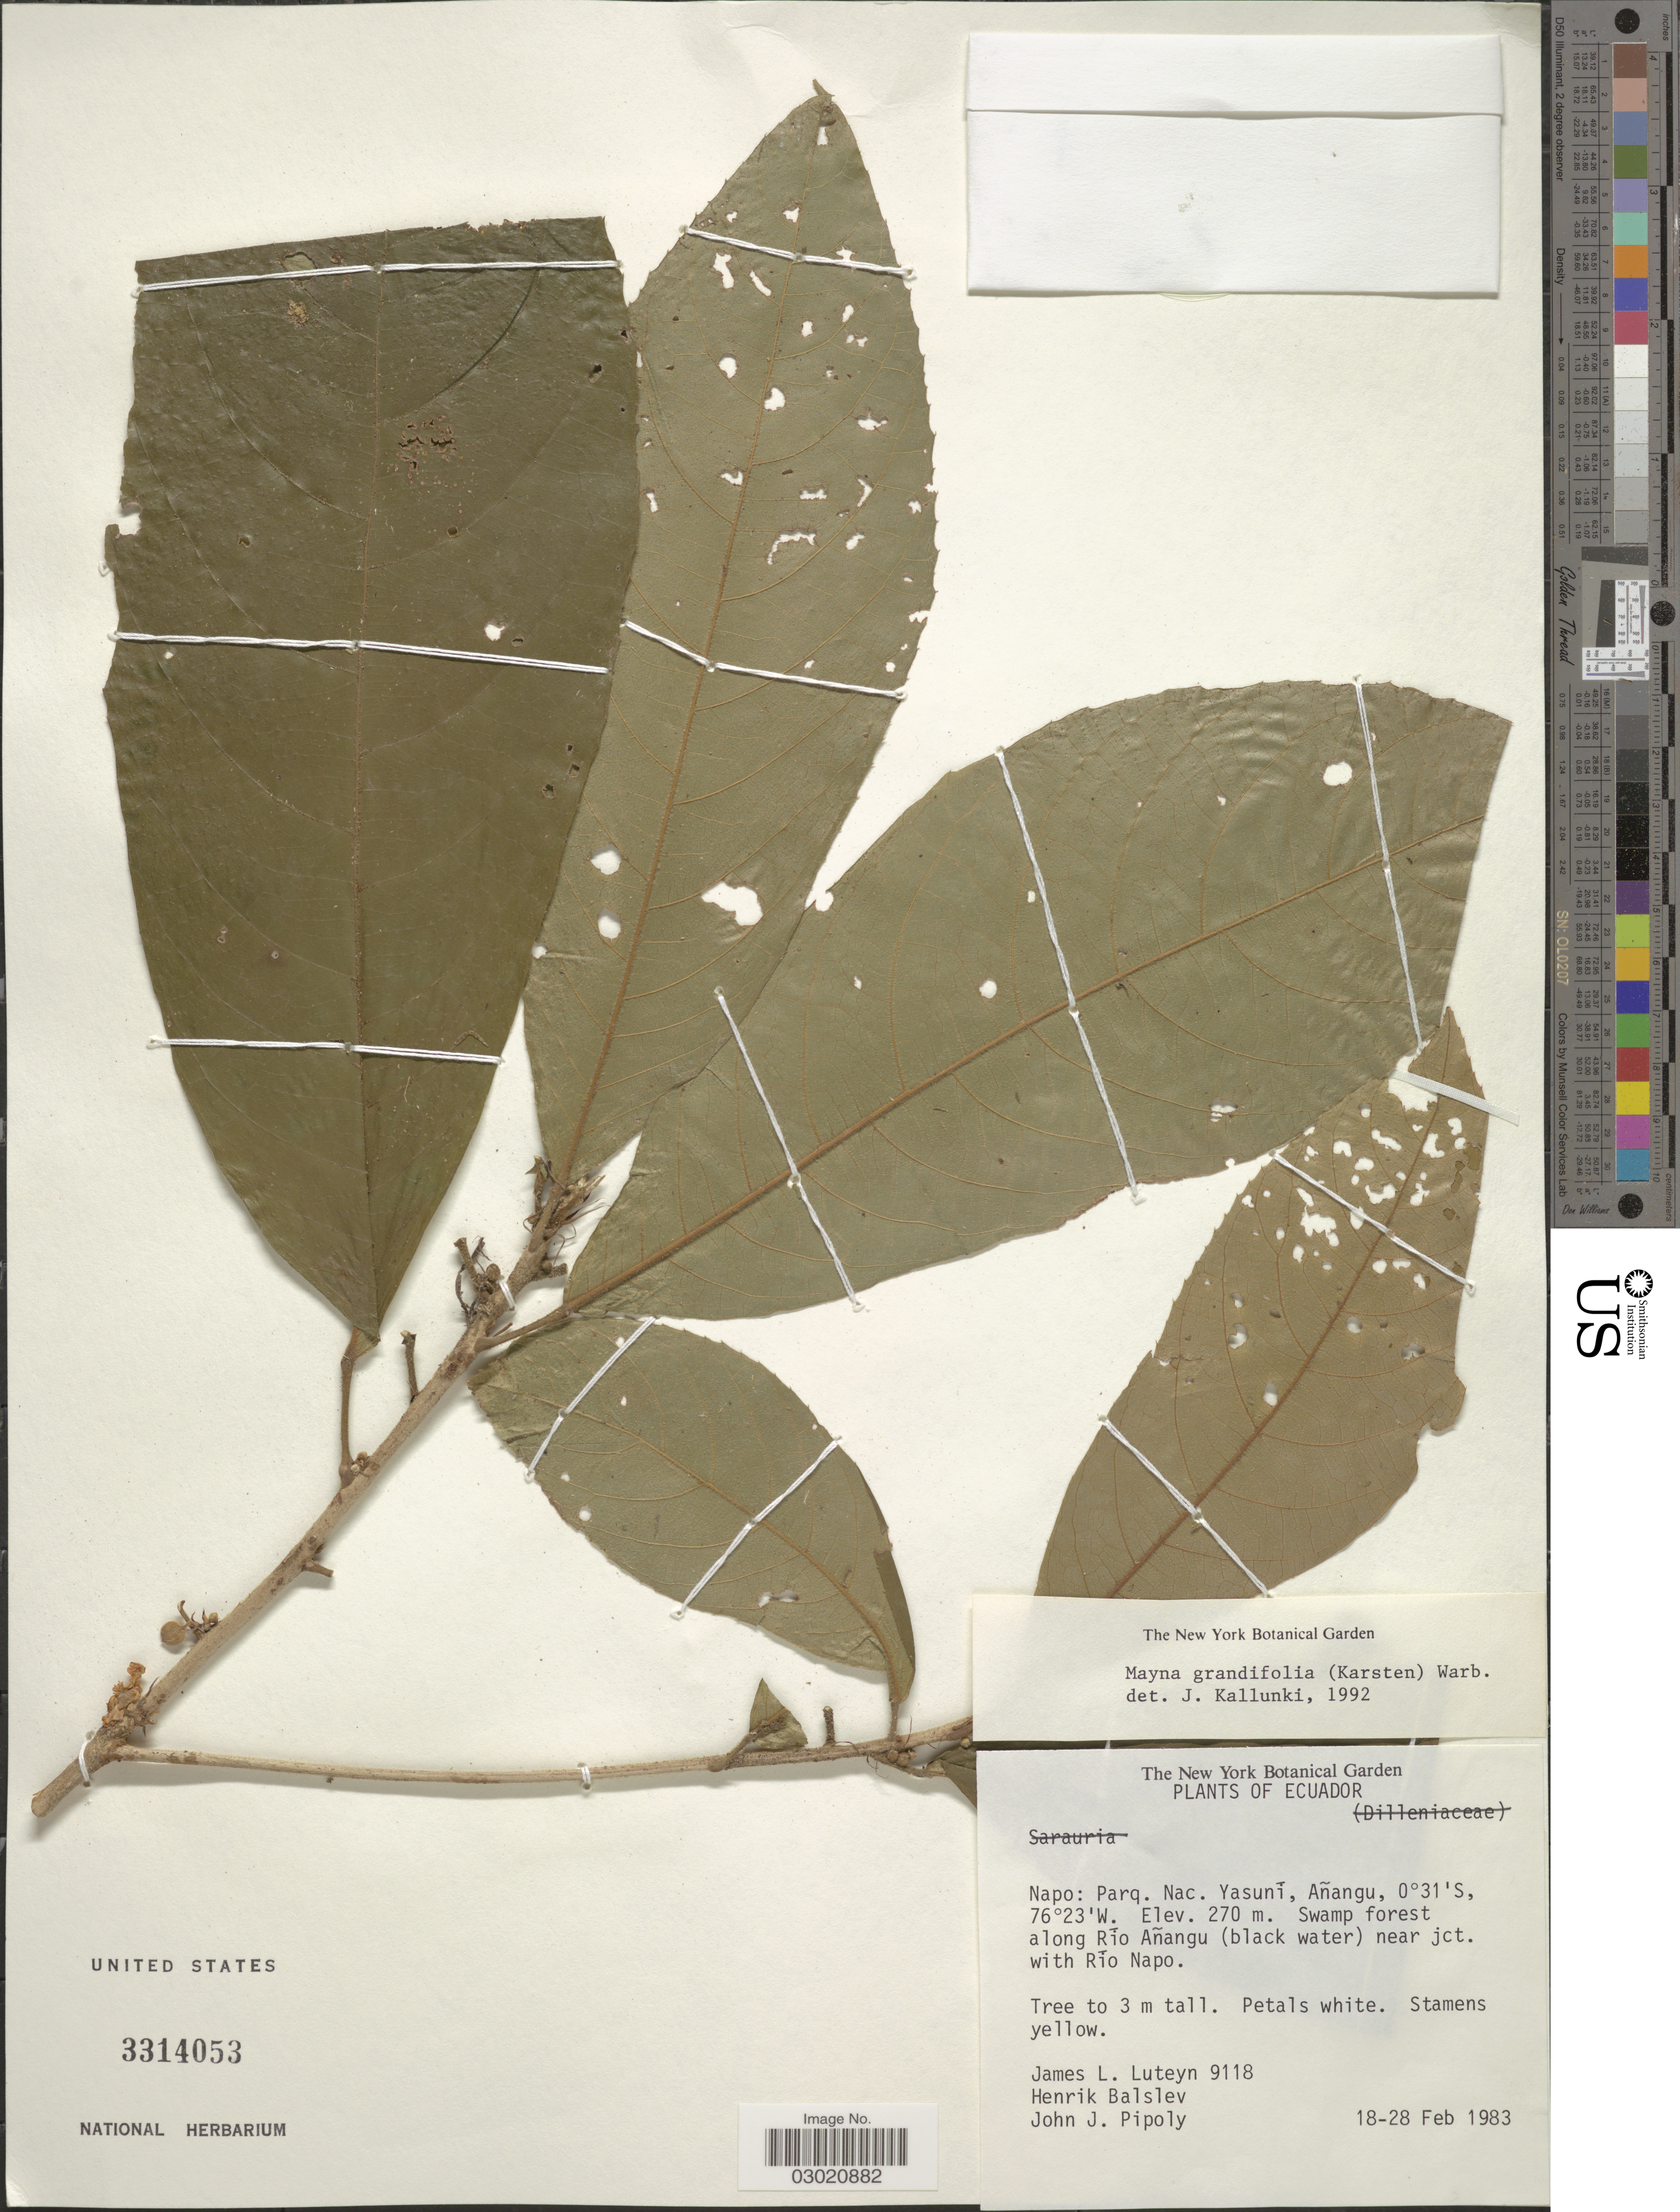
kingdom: Plantae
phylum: Tracheophyta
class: Magnoliopsida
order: Malpighiales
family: Achariaceae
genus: Mayna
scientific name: Mayna grandifolia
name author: (H. Karst.) Warb.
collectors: J. L. Luteyn, H. Balslev & J. J. Pipoly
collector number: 9118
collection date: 1983-02-18/1983-02-28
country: Ecuador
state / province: Napo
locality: Parq. Nac. Yasuni, Anangu, along Río Añangu (black water) near jct. with Río Napo.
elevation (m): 270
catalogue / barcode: US 3314053